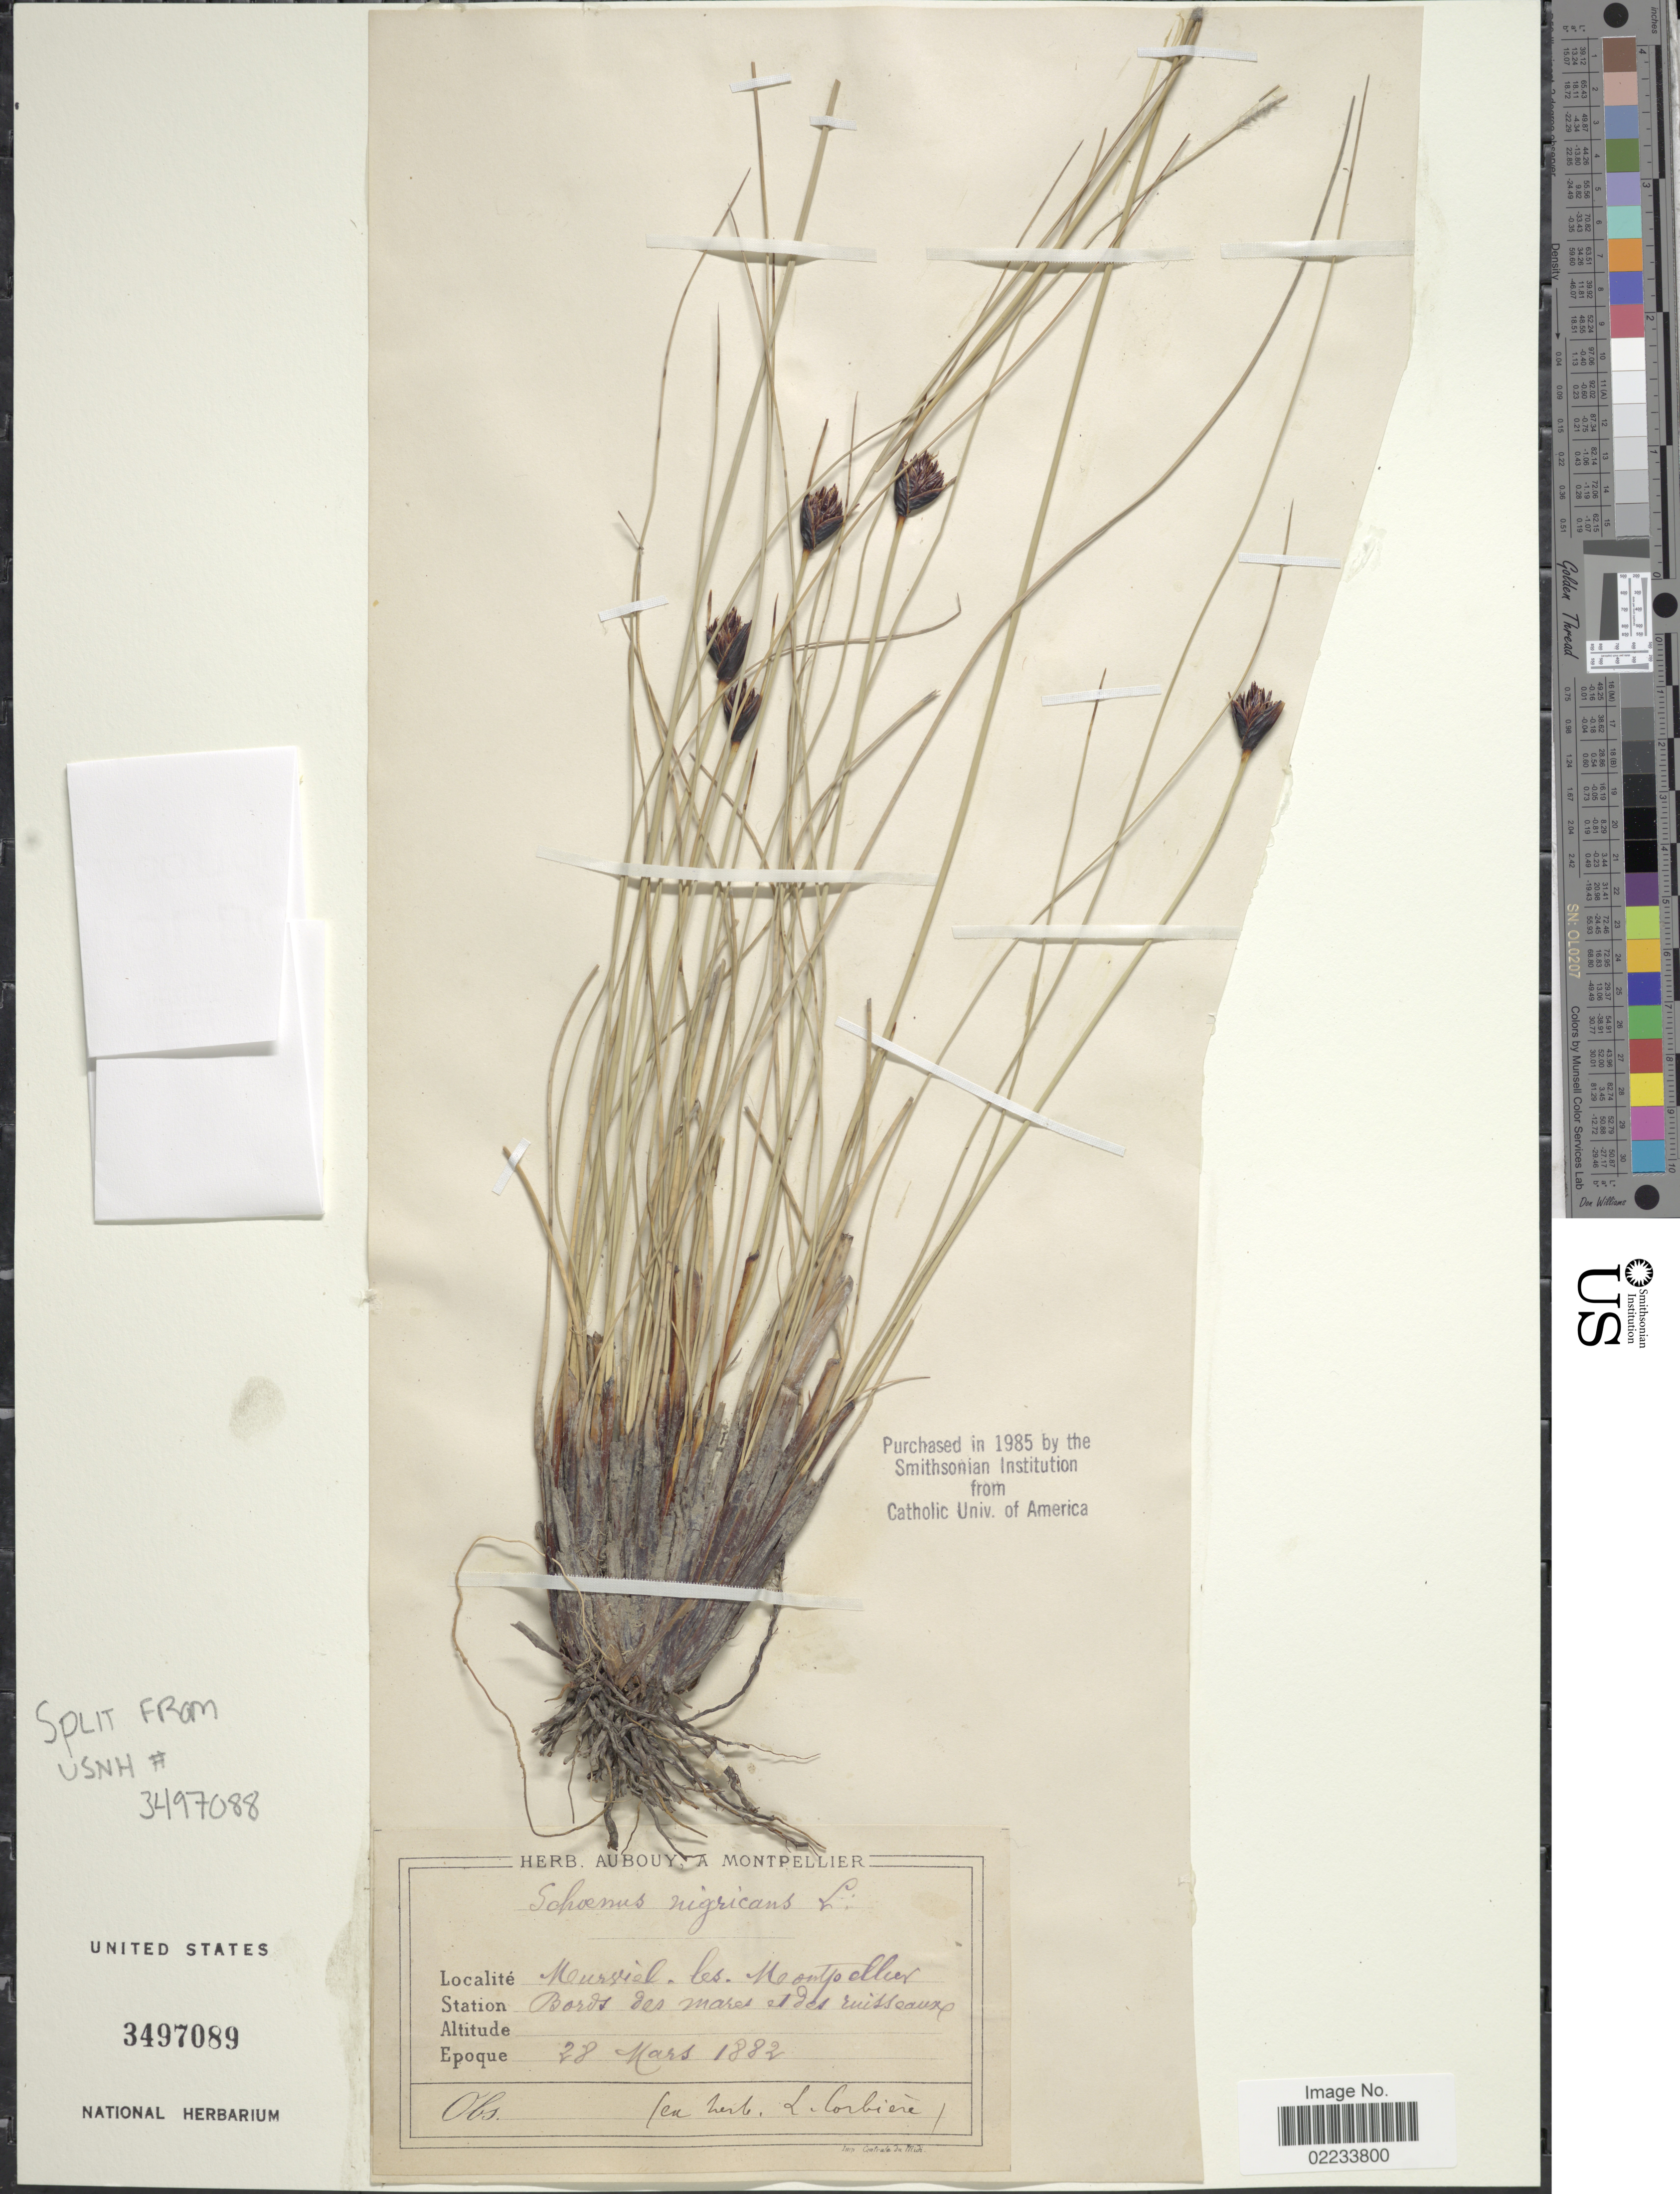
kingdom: Plantae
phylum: Tracheophyta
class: Liliopsida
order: Poales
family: Cyperaceae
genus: Schoenus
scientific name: Schoenus nigricans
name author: L.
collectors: Ex Herb. L. Corbiere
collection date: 1882-03-28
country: France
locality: Murriel - les - Montpellier, Station Bords des mares et des ruisseaux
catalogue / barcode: US 3497089